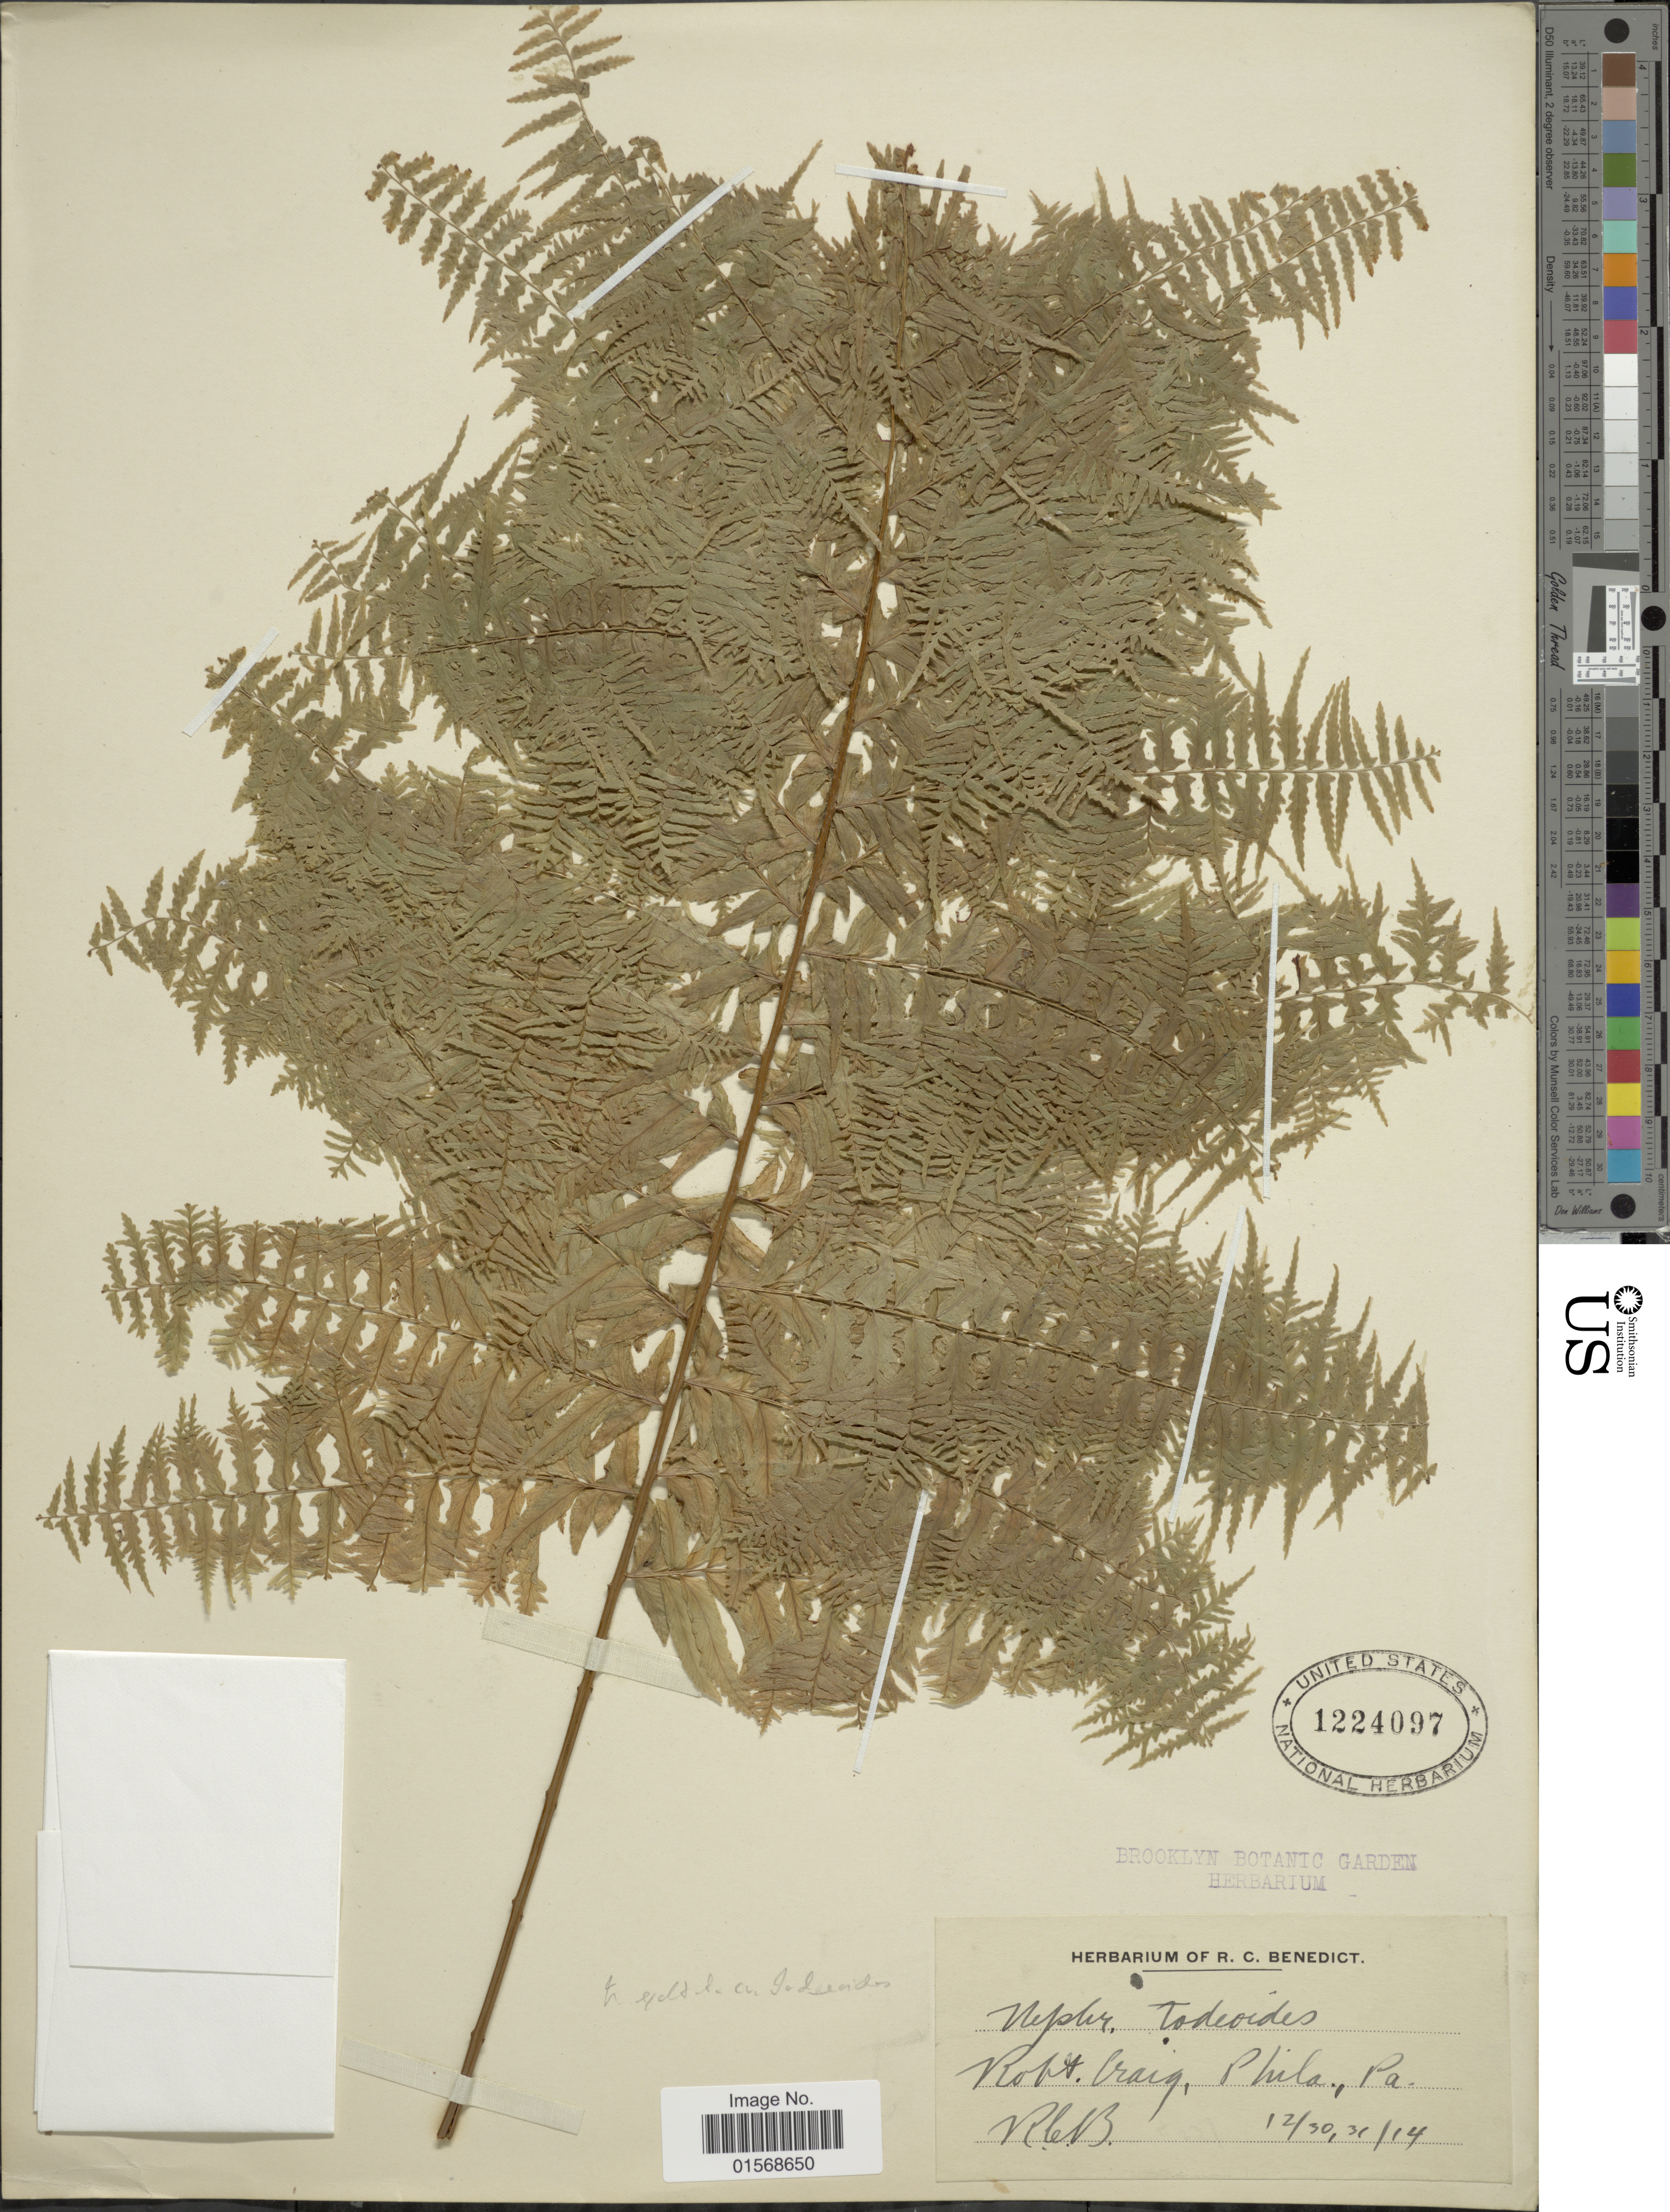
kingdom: Plantae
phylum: Tracheophyta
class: Polypodiopsida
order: Polypodiales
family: Nephrolepidaceae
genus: Nephrolepis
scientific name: Nephrolepis 'Todeoides'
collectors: R. C. Benedict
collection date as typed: Transcribed d/m/y: 30/12/14 to 31/12/14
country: United States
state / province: Pennsylvania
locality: Pihla.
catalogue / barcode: US 1224097